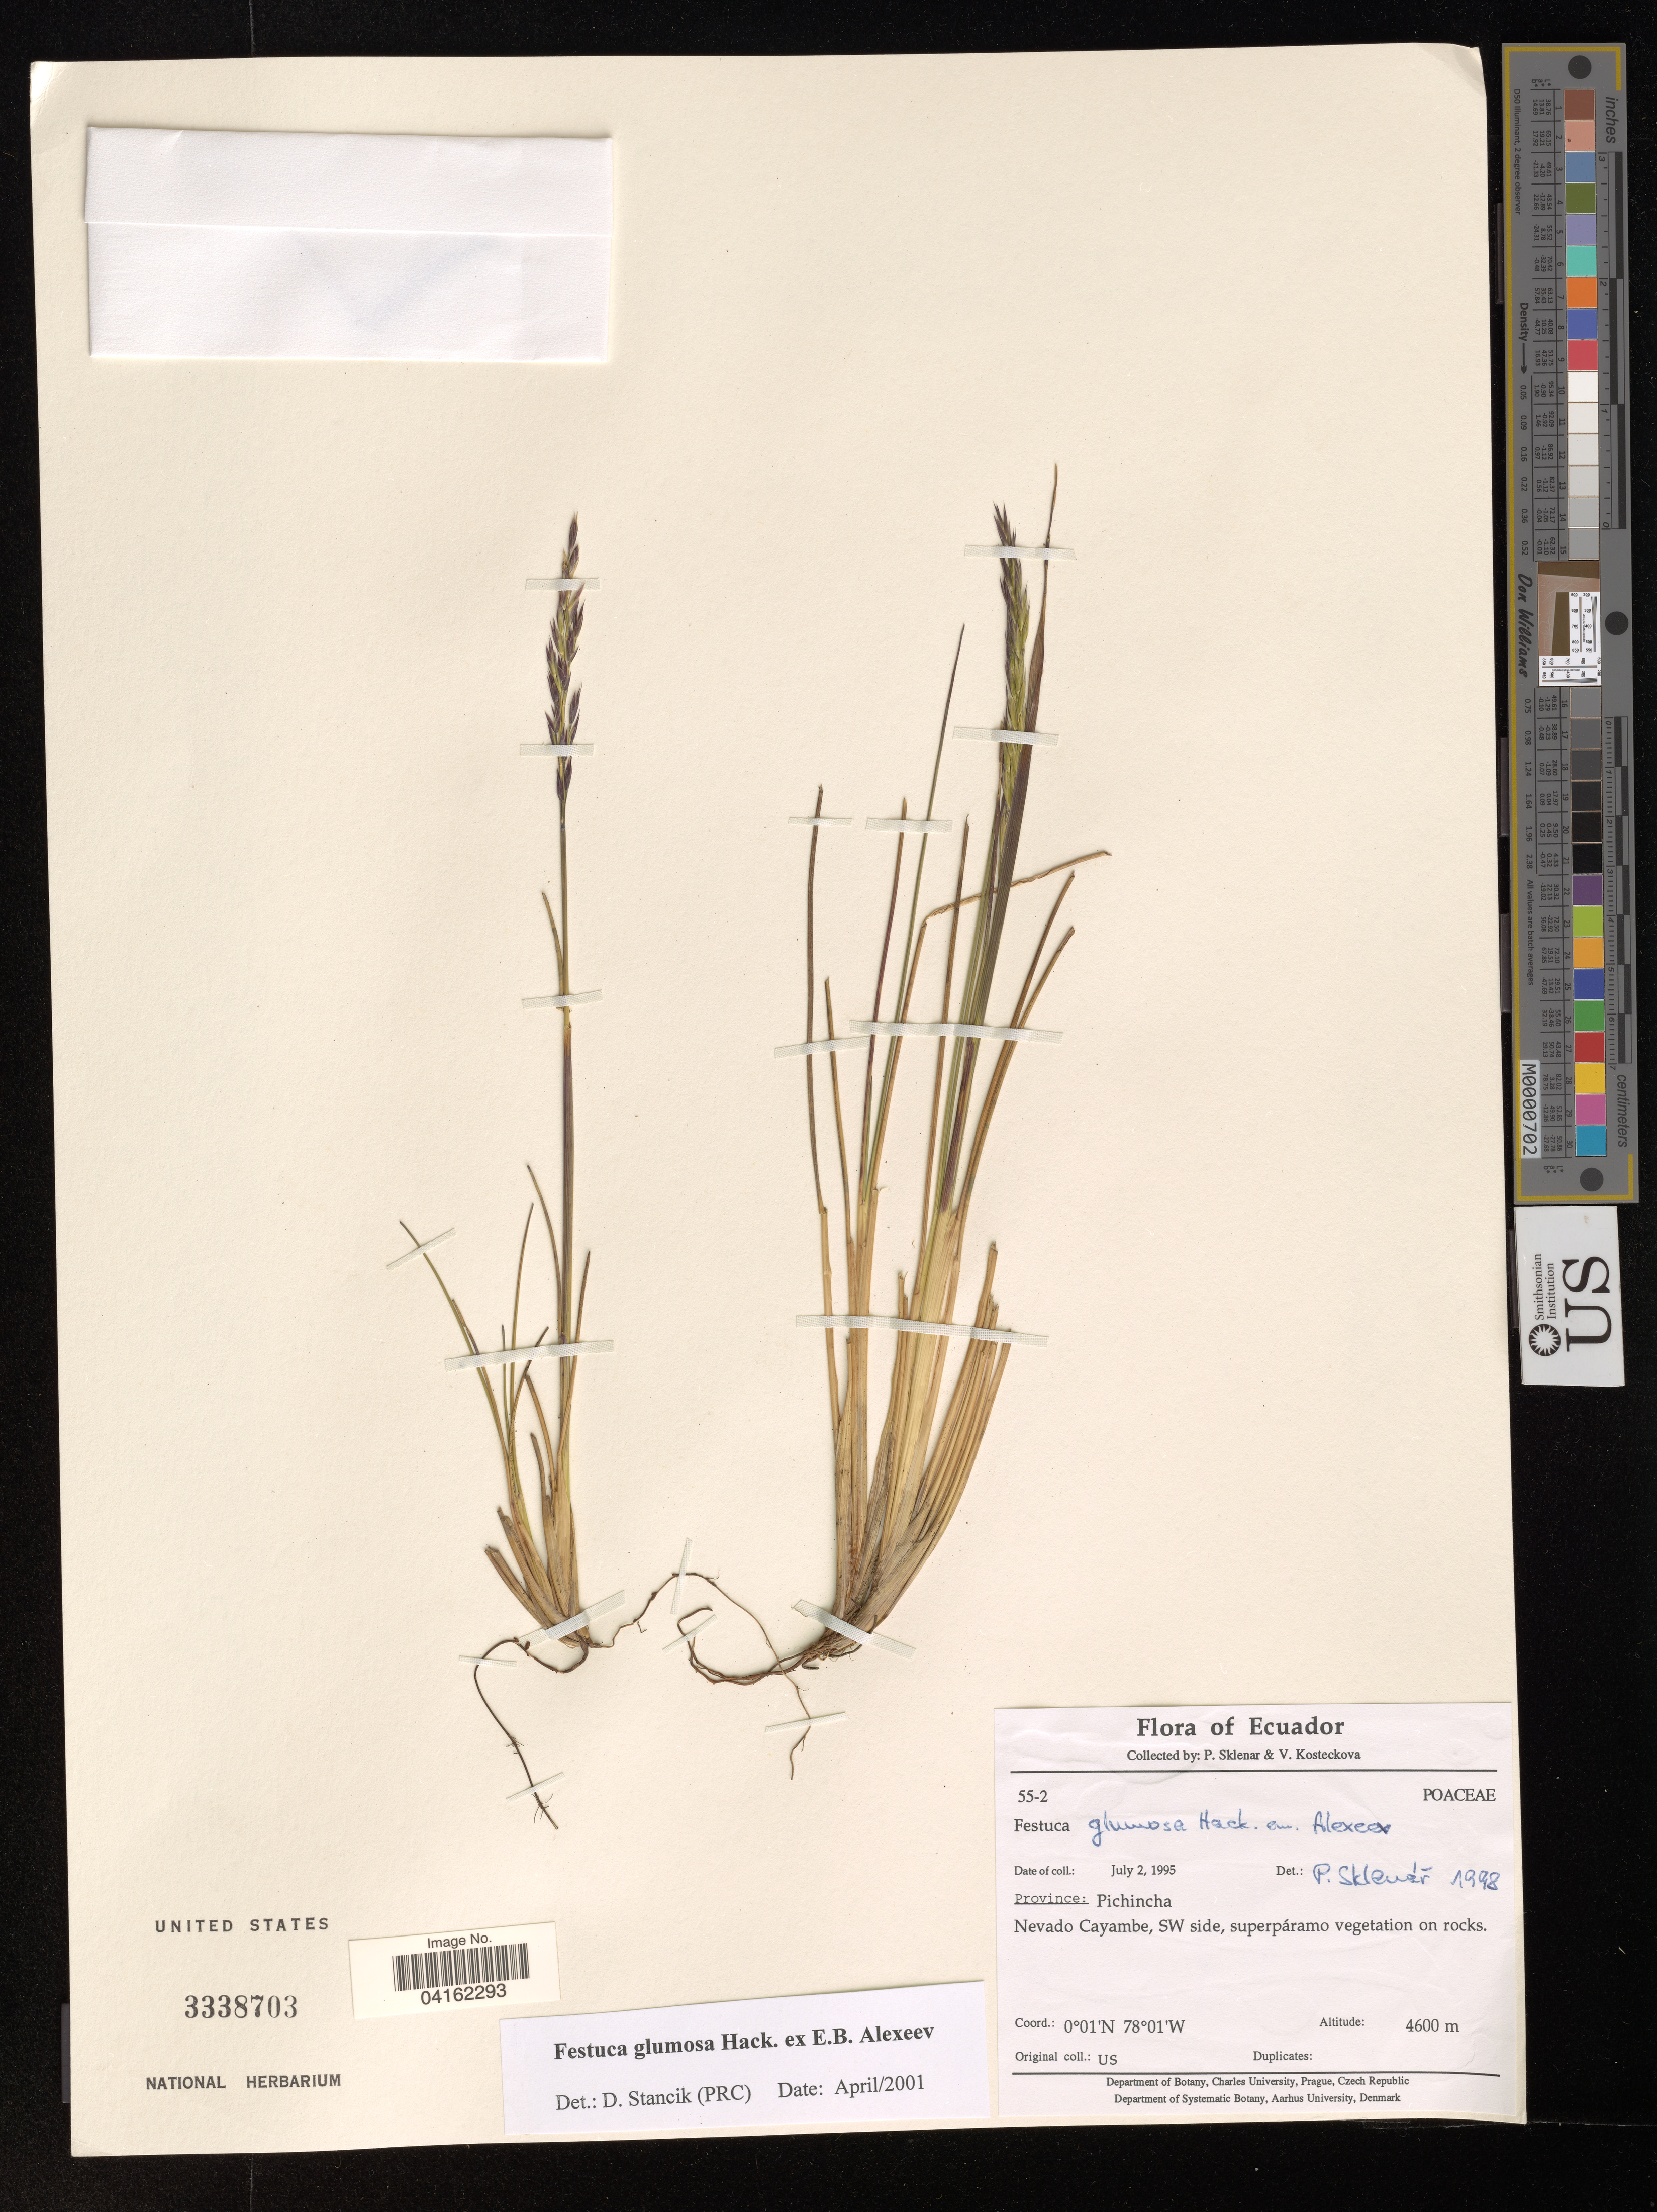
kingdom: Plantae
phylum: Tracheophyta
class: Liliopsida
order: Poales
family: Poaceae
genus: Festuca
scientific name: Festuca glumosa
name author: Hack. ex E.B. Alexeev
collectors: P. Sklenár & V. Kosteckova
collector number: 55-2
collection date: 1995-07-02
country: Ecuador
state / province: Pichincha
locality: Nevado Cayambe, SW side.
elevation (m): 4600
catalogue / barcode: US 3338703